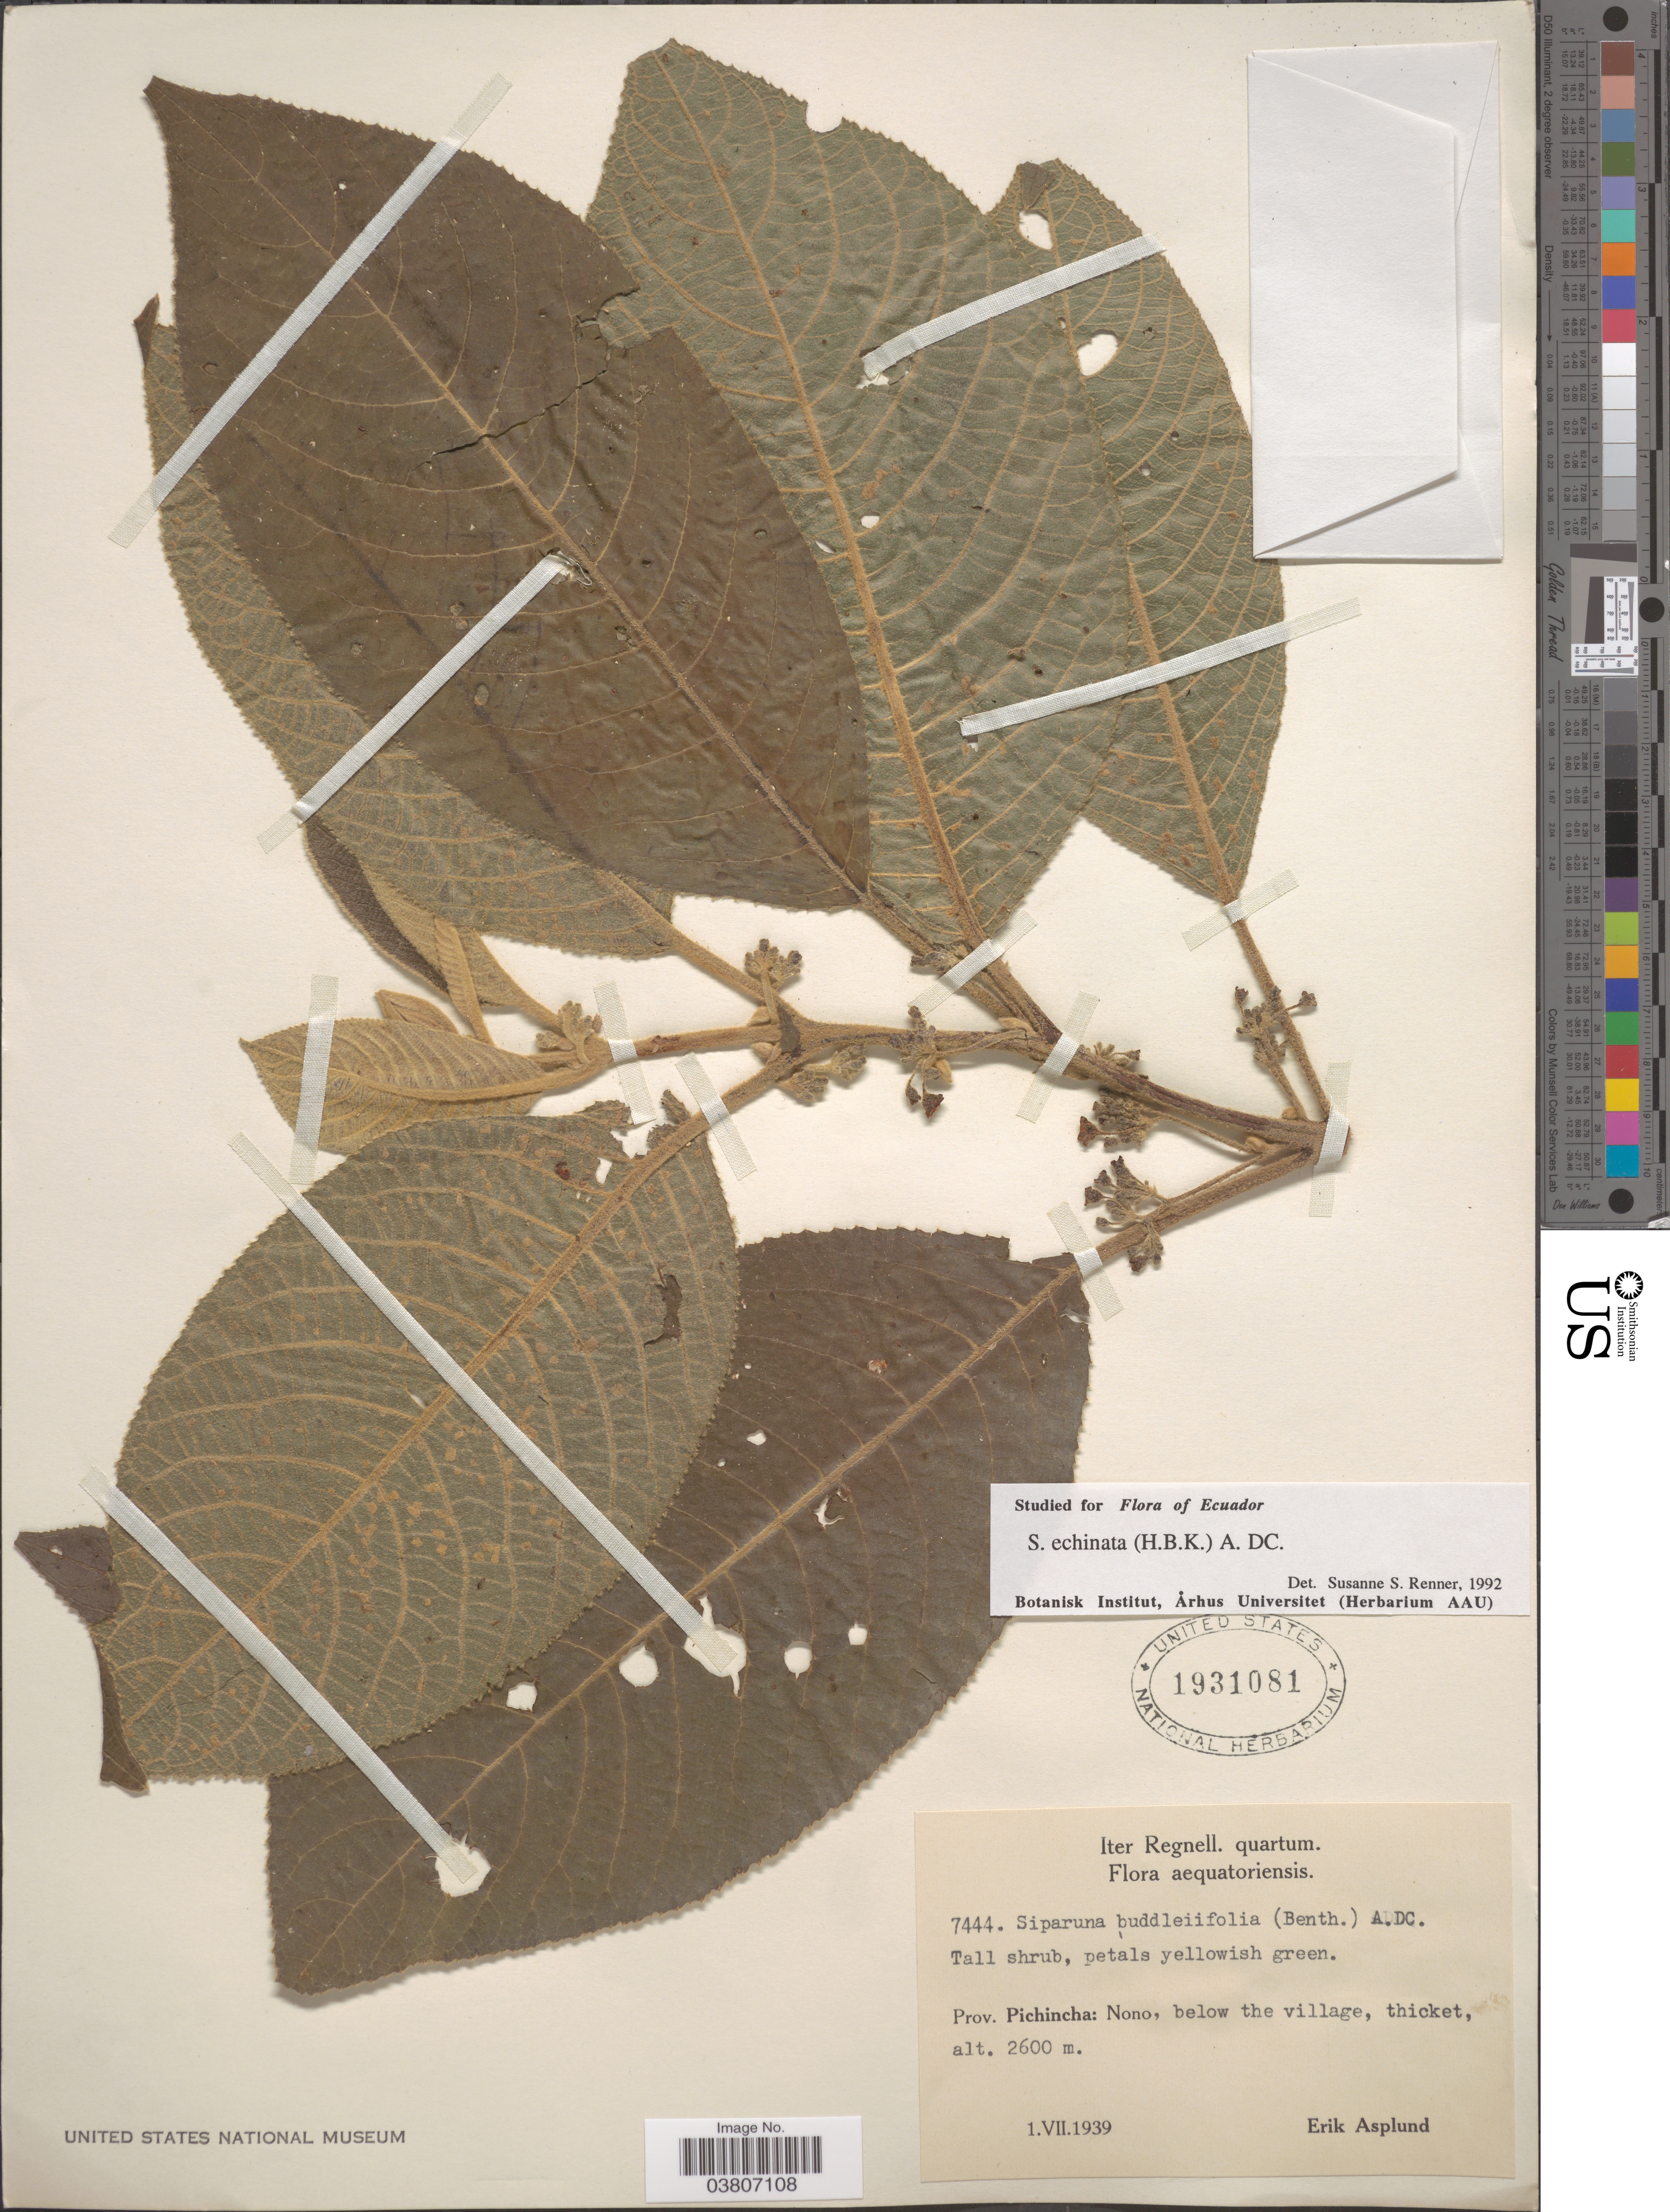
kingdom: Plantae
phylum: Tracheophyta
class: Magnoliopsida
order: Laurales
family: Siparunaceae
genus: Siparuna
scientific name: Siparuna echinata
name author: (Kunth) A. DC.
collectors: E. Asplund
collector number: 7444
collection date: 1939-07-01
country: Ecuador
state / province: Pichincha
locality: Nono, below the village.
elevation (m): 2600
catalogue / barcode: US 1931081